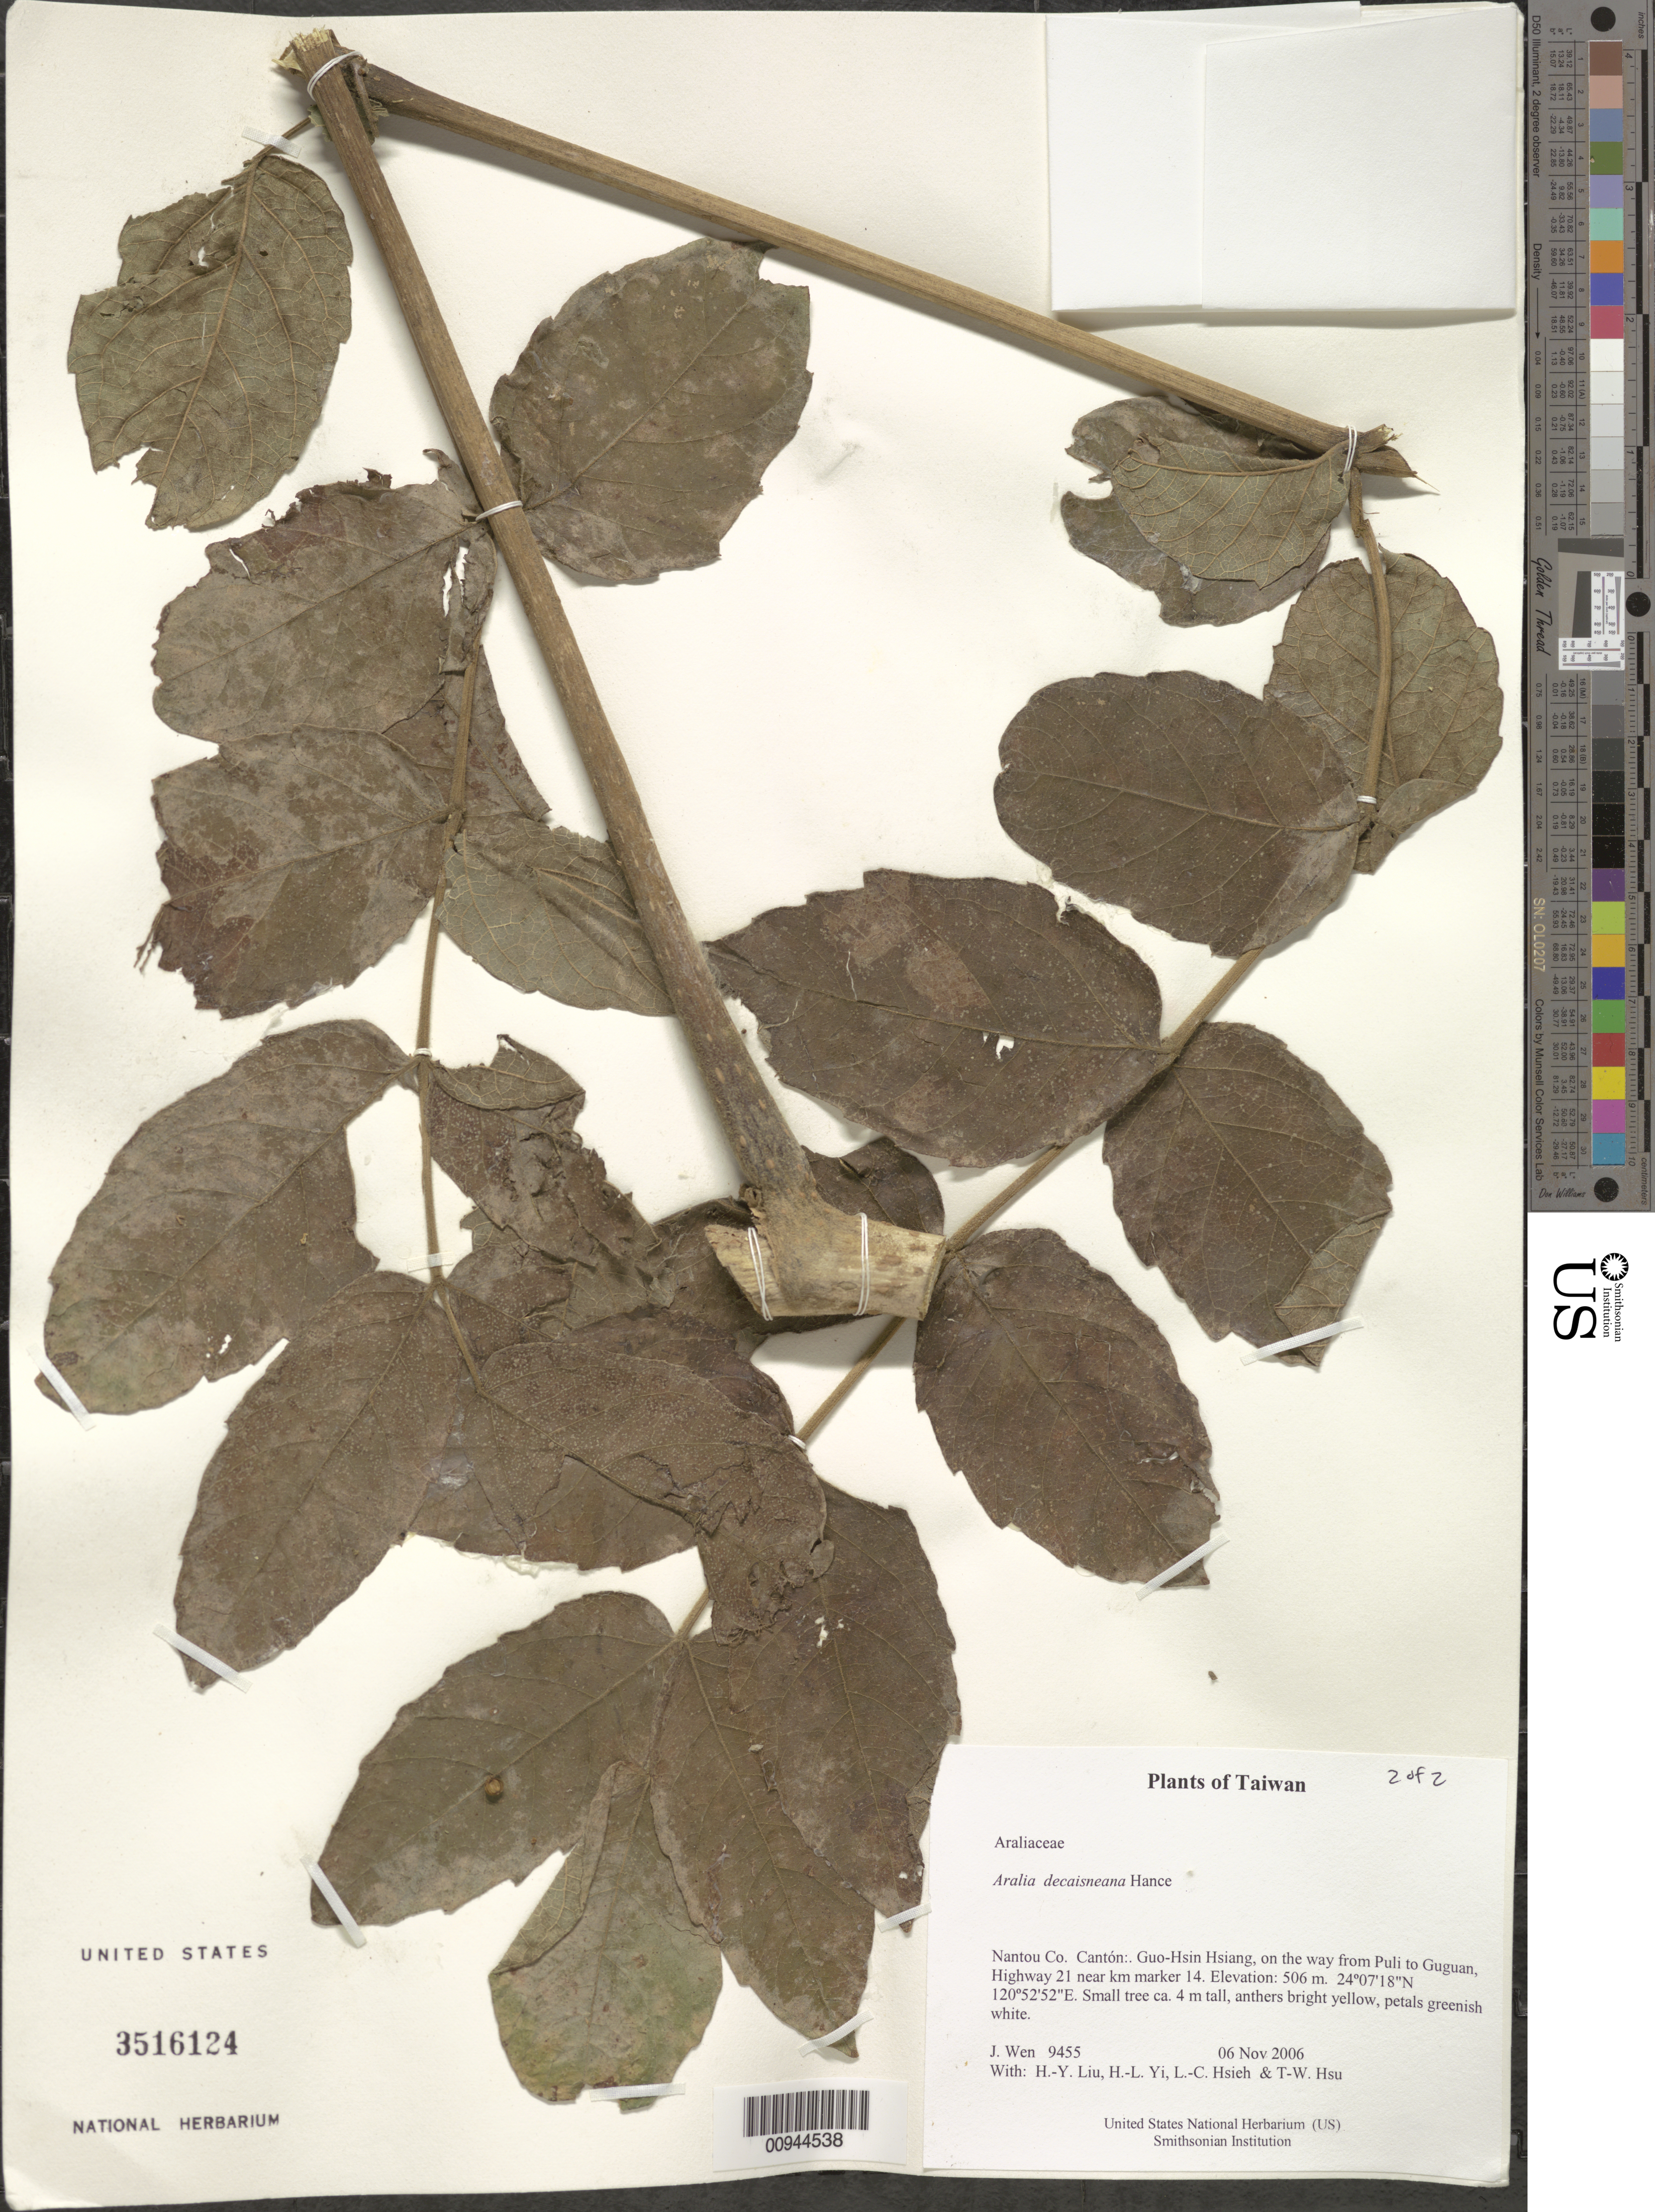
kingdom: Plantae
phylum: Tracheophyta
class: Magnoliopsida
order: Apiales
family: Araliaceae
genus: Aralia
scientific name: Aralia decaisneana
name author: Hance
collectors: J. Wen, H. Liu, H. l. Yi, L. Hsieh & T. Hsu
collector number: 9455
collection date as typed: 06 Nov 2006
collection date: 2006-11-06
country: Taiwan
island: Taiwan [Formosa]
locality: Guo-Hsin Hsiang, on the way from Puli to Guguan, Highway 21 near km marker 14.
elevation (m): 506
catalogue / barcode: US 3516124